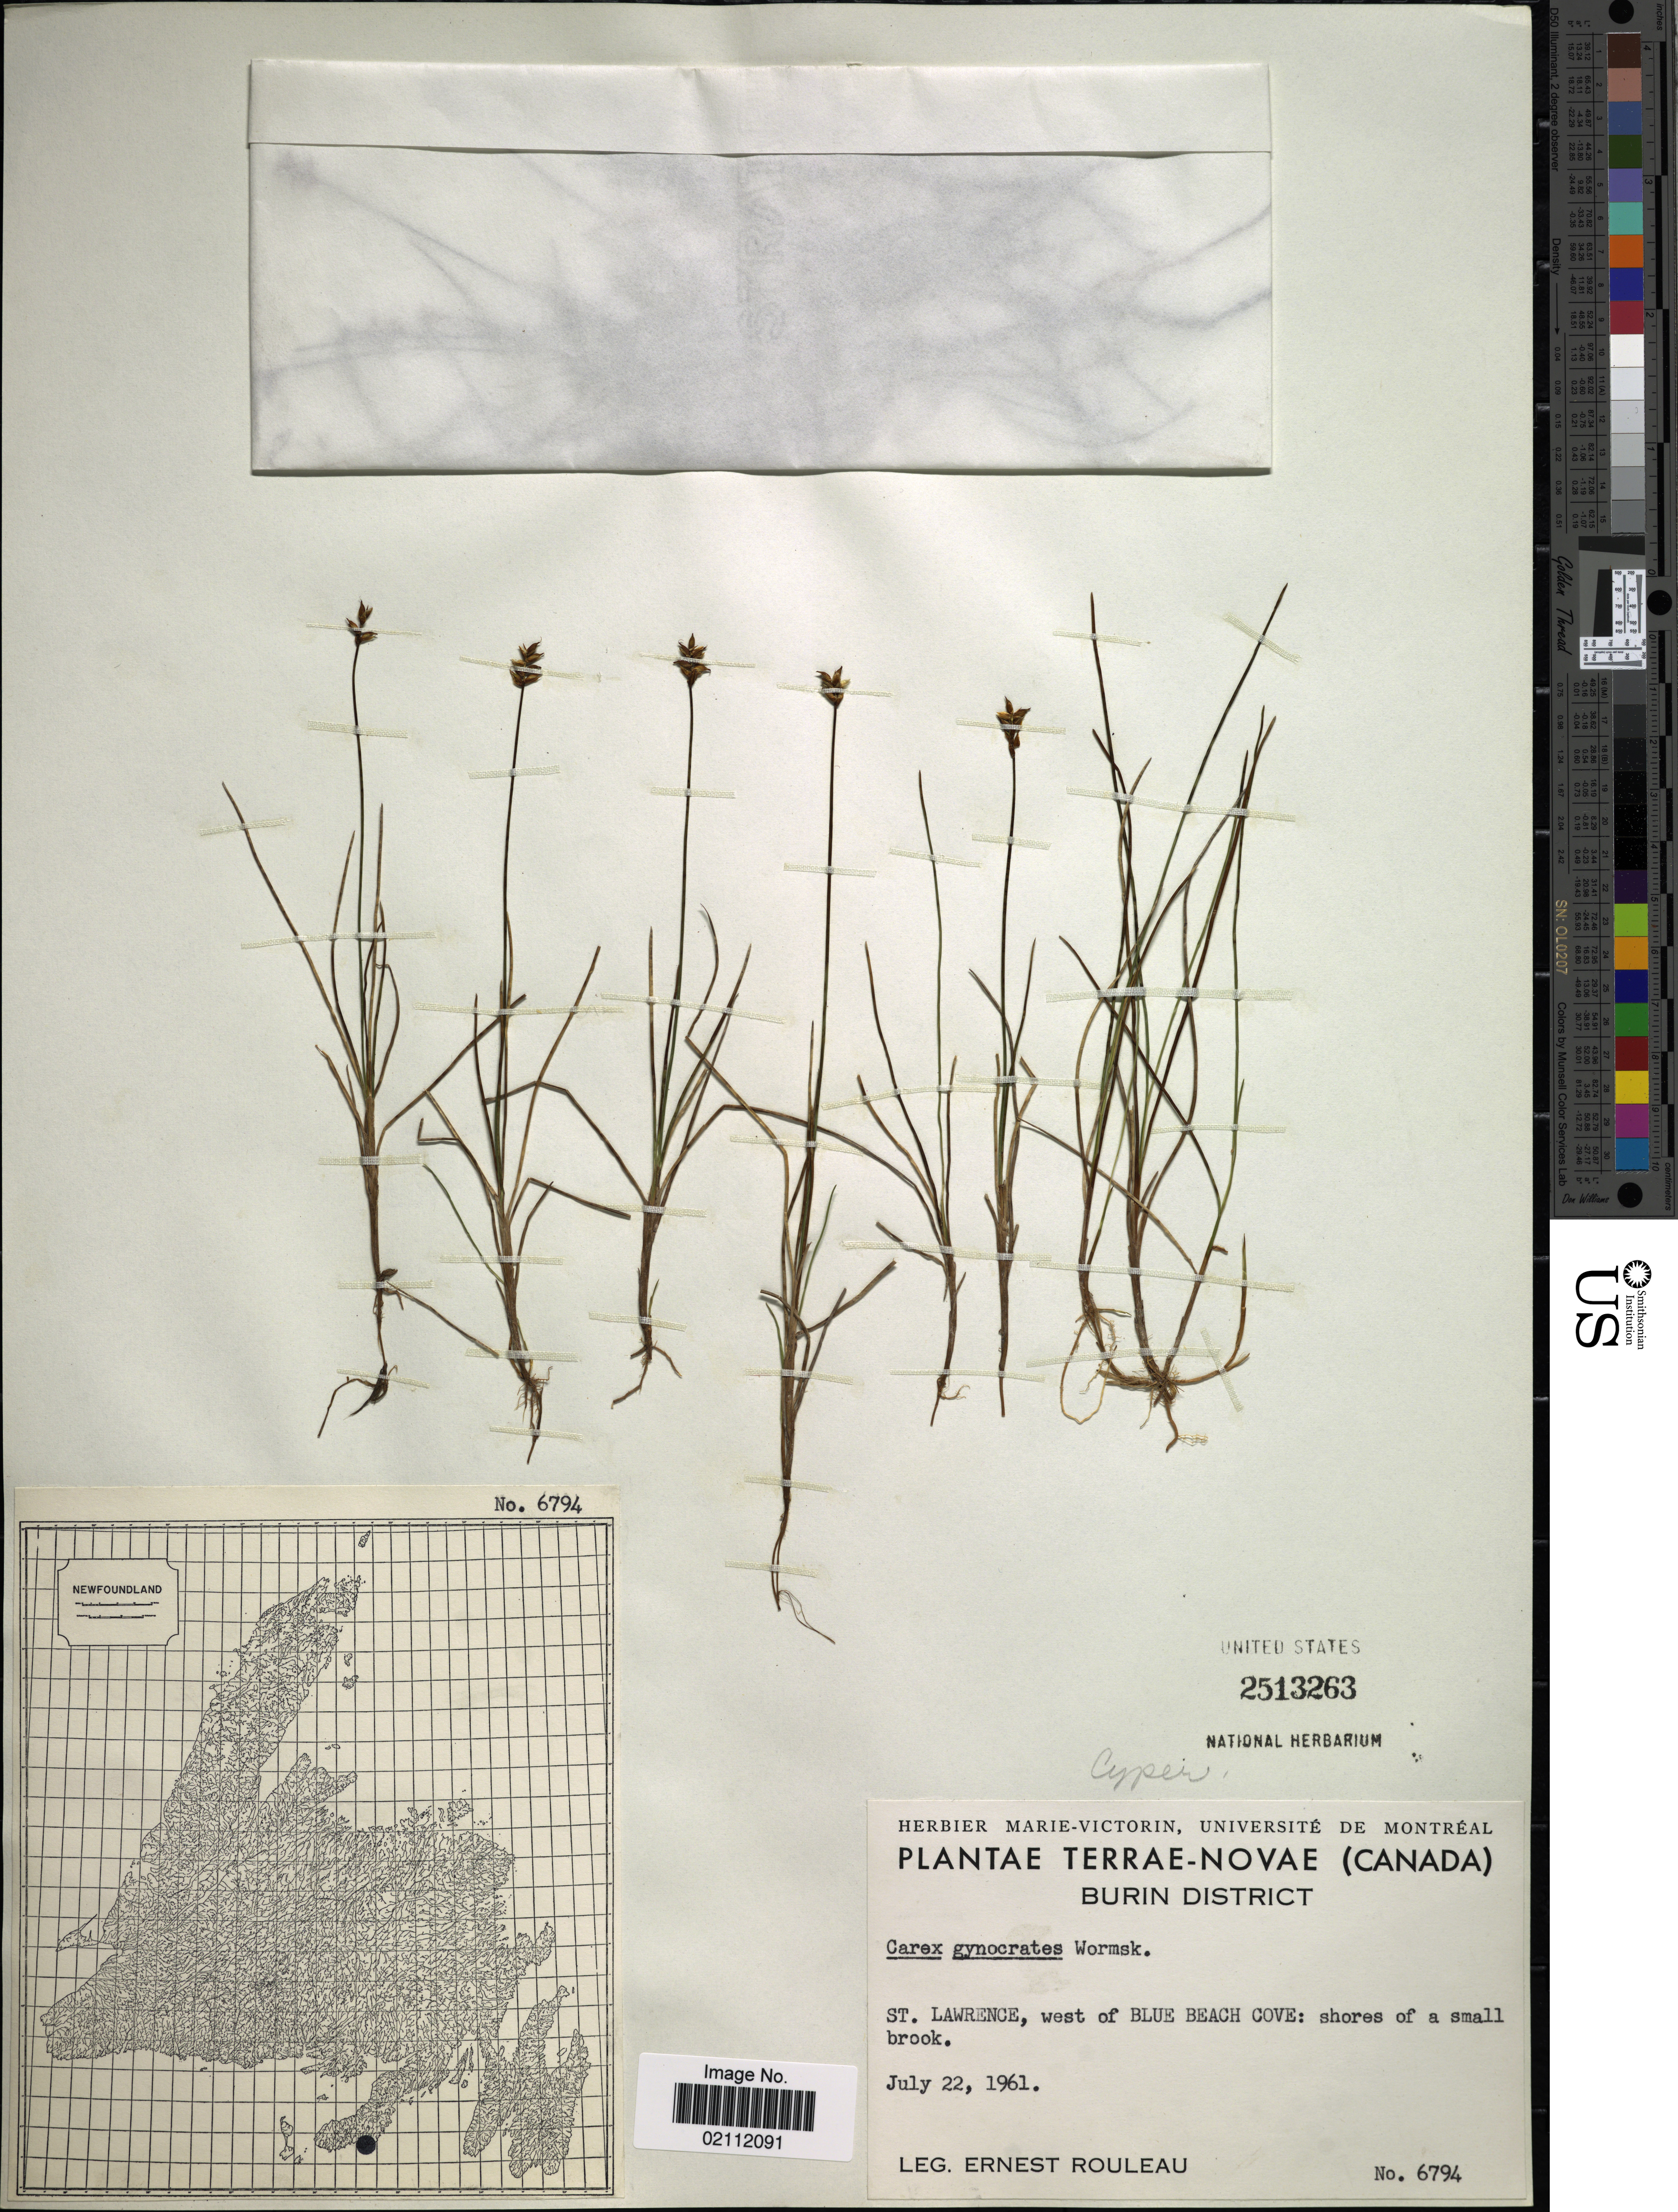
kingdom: Plantae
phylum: Tracheophyta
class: Liliopsida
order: Poales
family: Cyperaceae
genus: Carex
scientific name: Carex nardina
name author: (Hornem.) Fr.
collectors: E. Rouleau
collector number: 6794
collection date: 1961-07-22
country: Canada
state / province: Newfoundland and Labrador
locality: Terrae-Novae, Burin District. St. Lawrence, west of Blue Beach Cove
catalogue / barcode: US 2513263